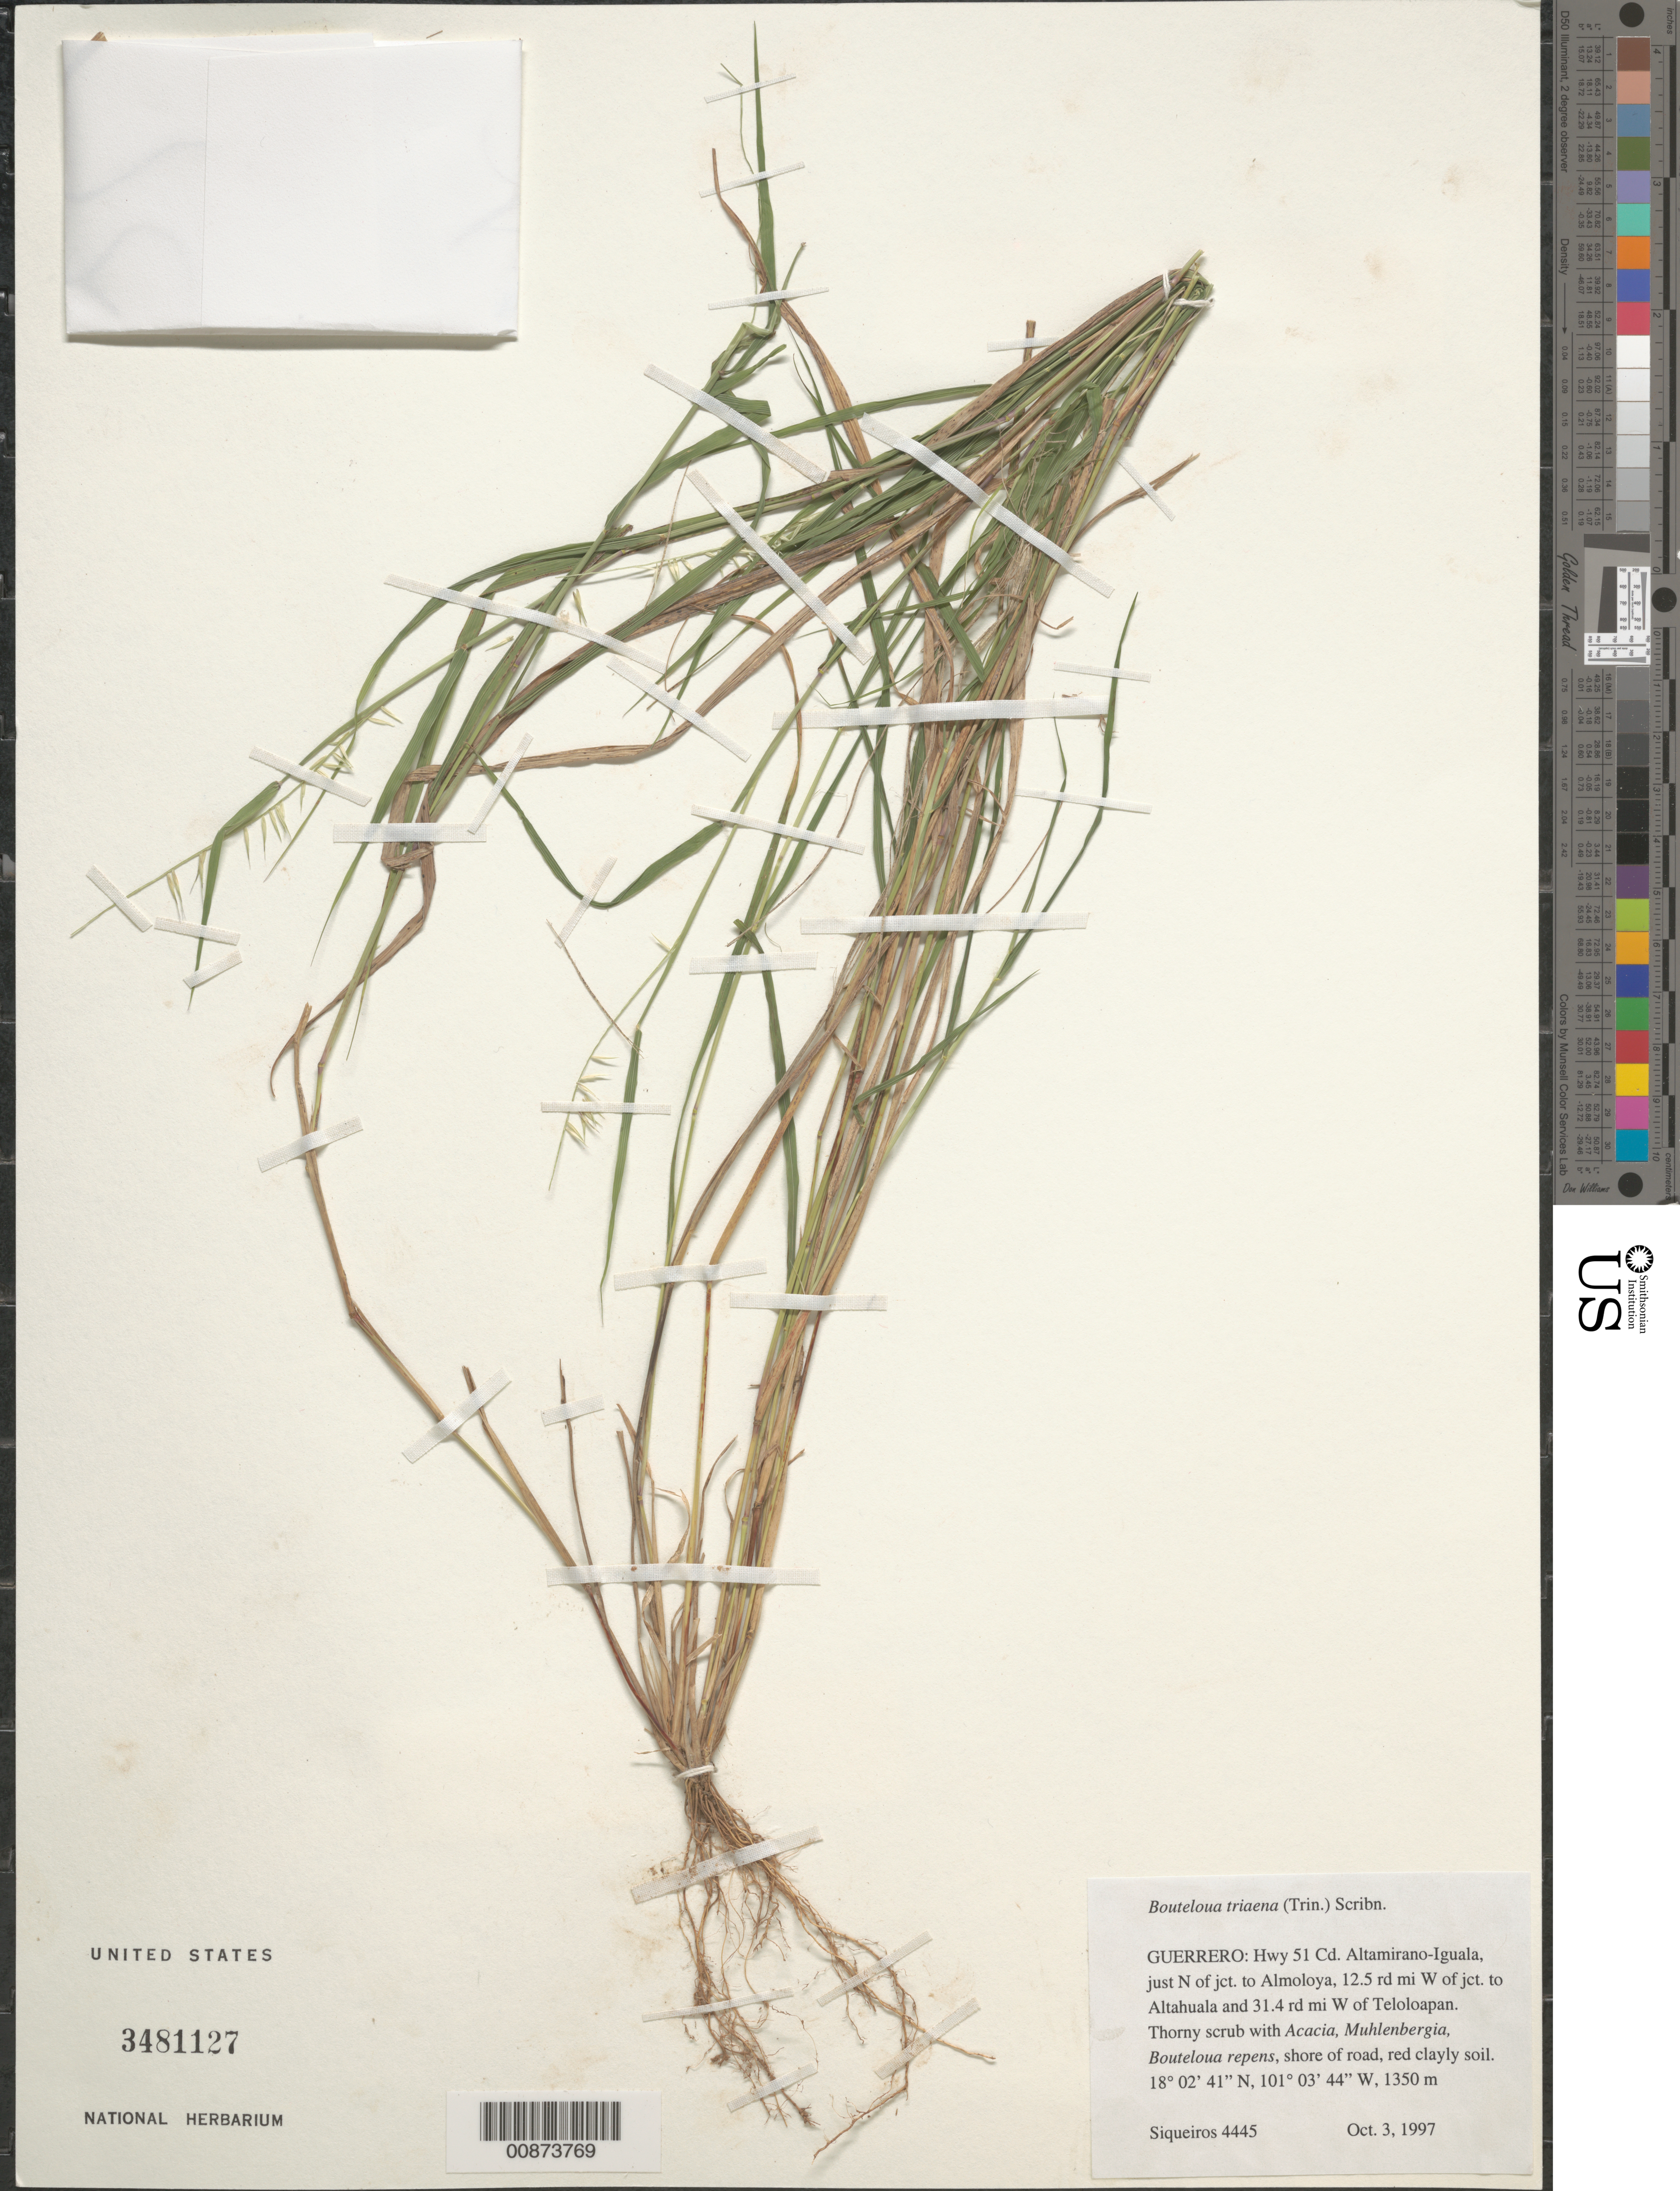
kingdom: Plantae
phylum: Tracheophyta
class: Liliopsida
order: Poales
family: Poaceae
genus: Bouteloua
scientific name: Bouteloua triaena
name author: (Trin. ex Spreng.) Scribn.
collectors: M. E. Siqueiros Delgado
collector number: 4445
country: Mexico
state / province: Guerrero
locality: Cd. Altamirano - Iguala, N of jct. to Almoloya, W of Altahuala, W of Teloloapan.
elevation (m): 1350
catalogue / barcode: US 3481127